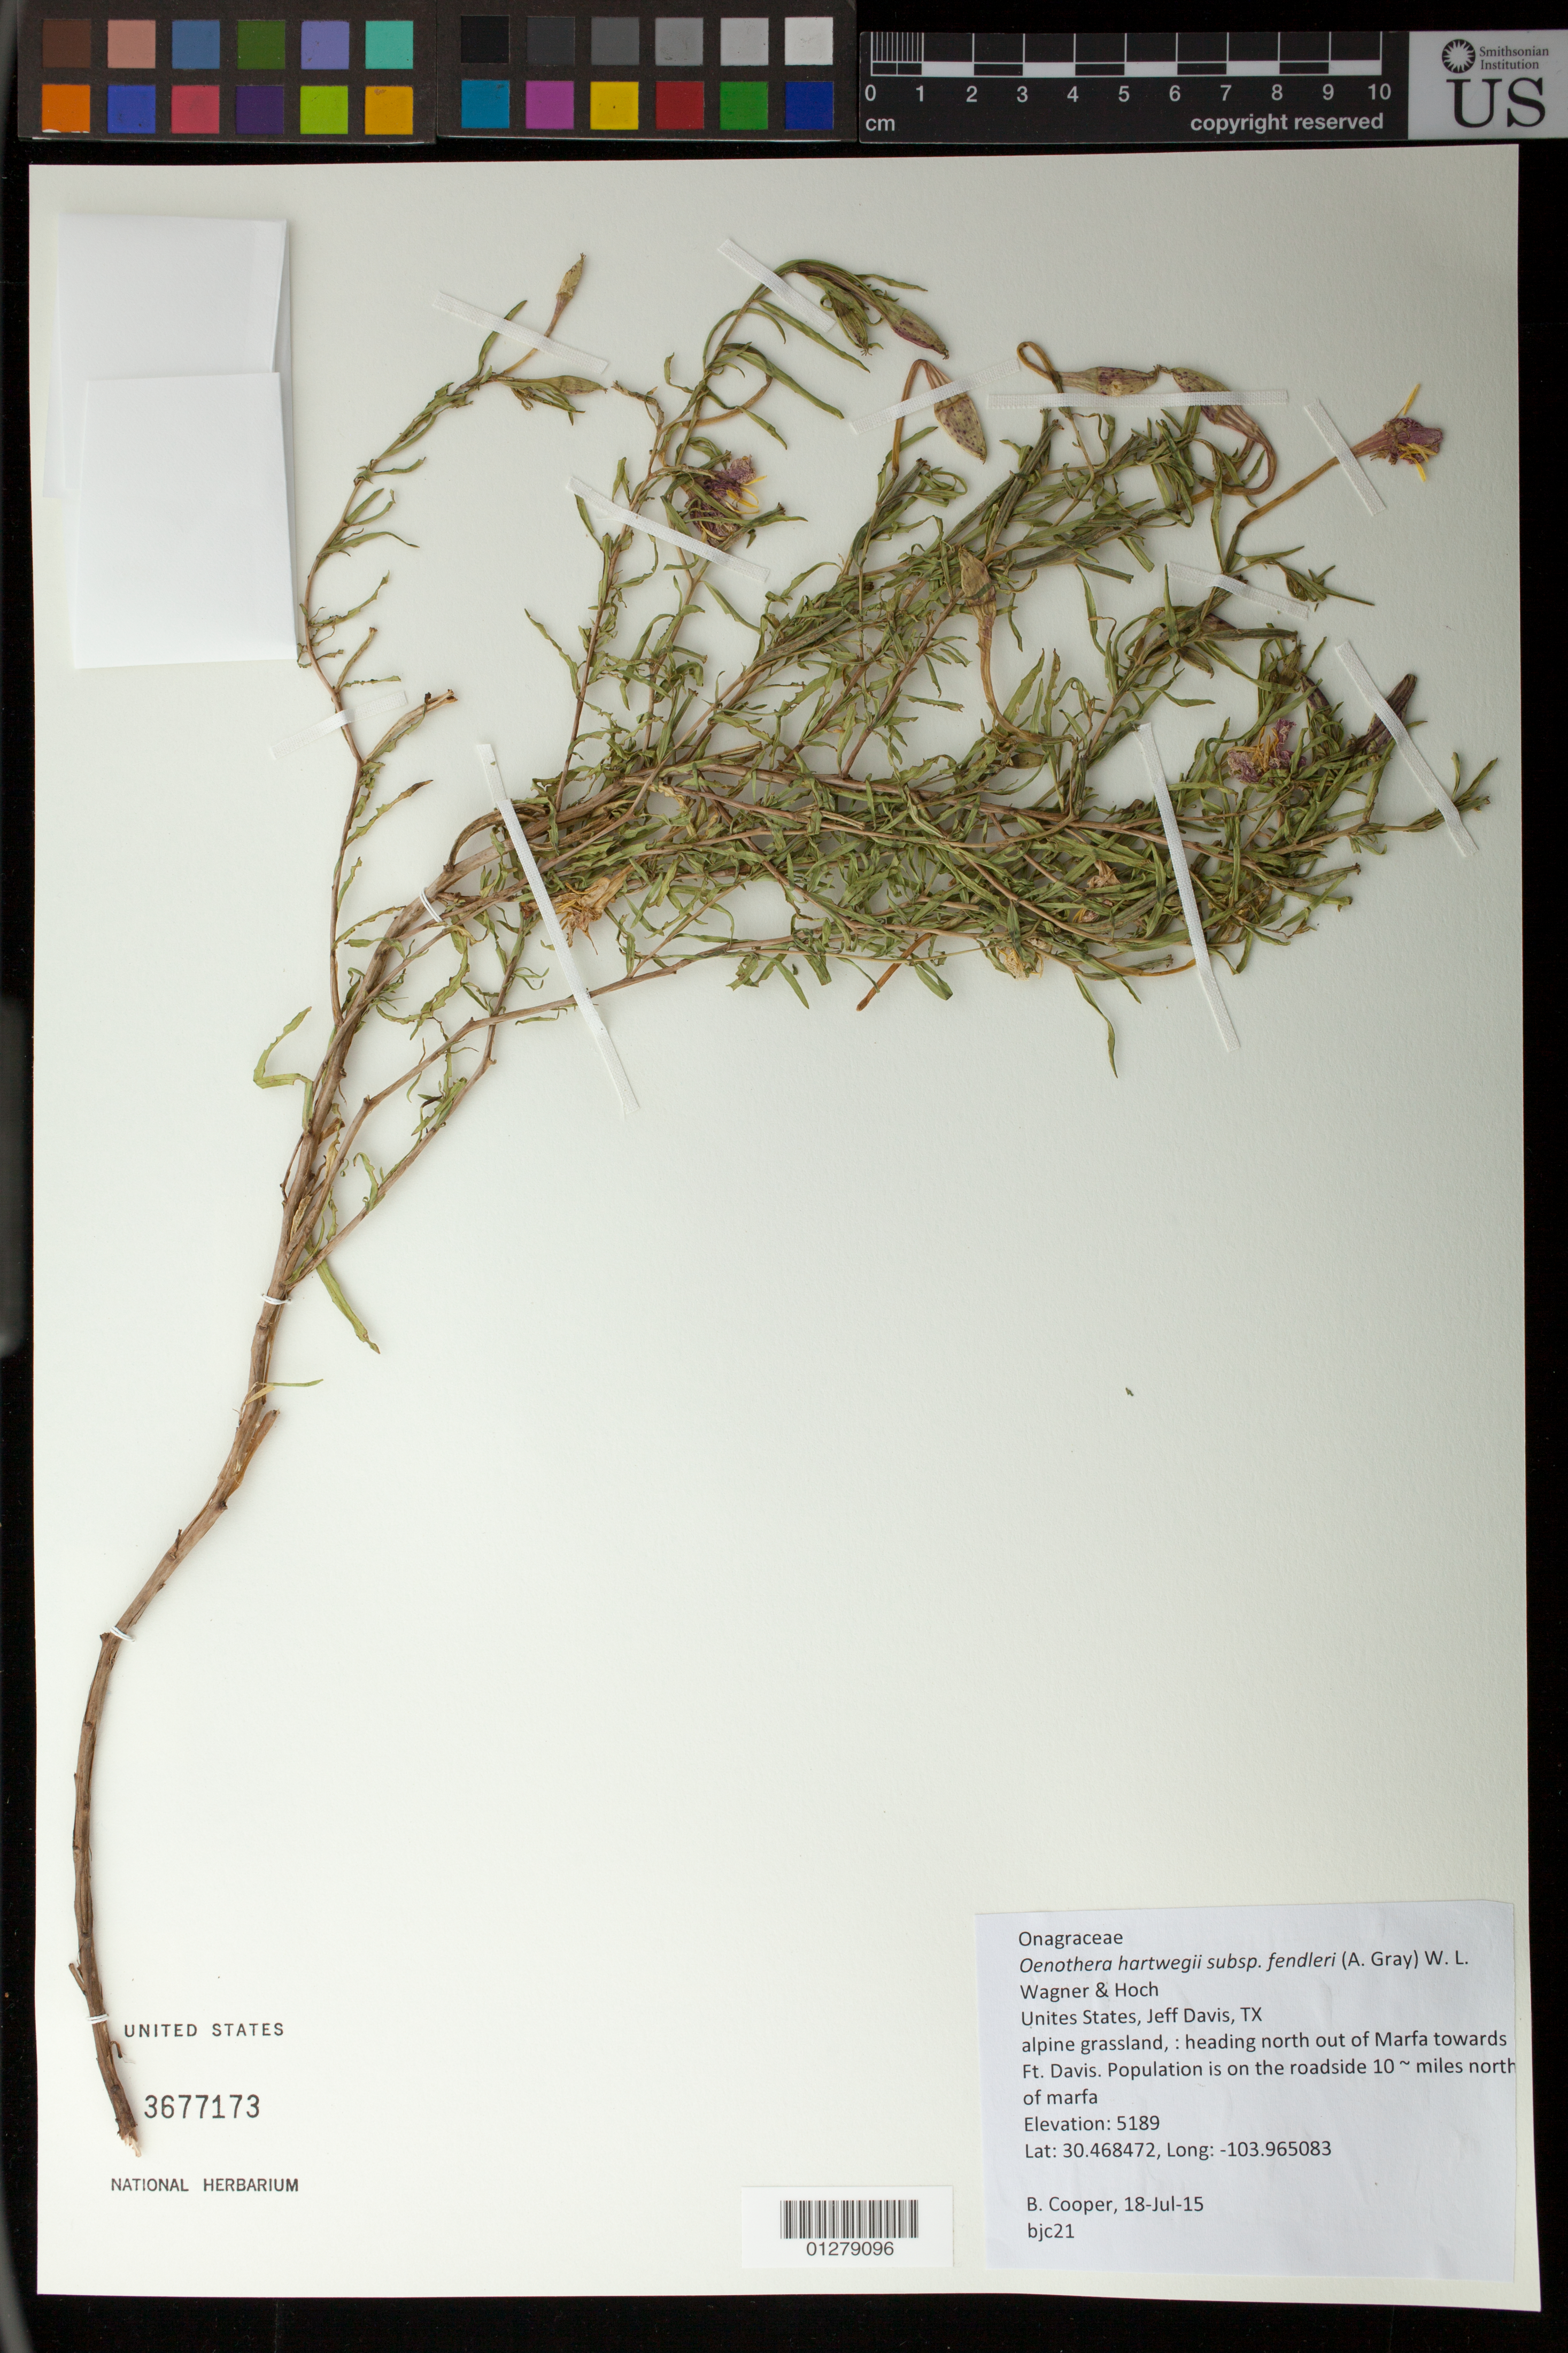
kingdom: Plantae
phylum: Tracheophyta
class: Magnoliopsida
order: Myrtales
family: Onagraceae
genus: Oenothera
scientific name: Oenothera hartwegii subsp. fendleri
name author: (A. Gray) W.L. Wagner & Hoch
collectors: B. J. Cooper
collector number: BJC 21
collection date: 2015-07-18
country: United States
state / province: Texas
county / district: Jeff Davis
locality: Roadside 10 ~ miles north of Marfa towards Ft. Davis.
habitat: Alpine grassland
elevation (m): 5189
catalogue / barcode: US 3677173